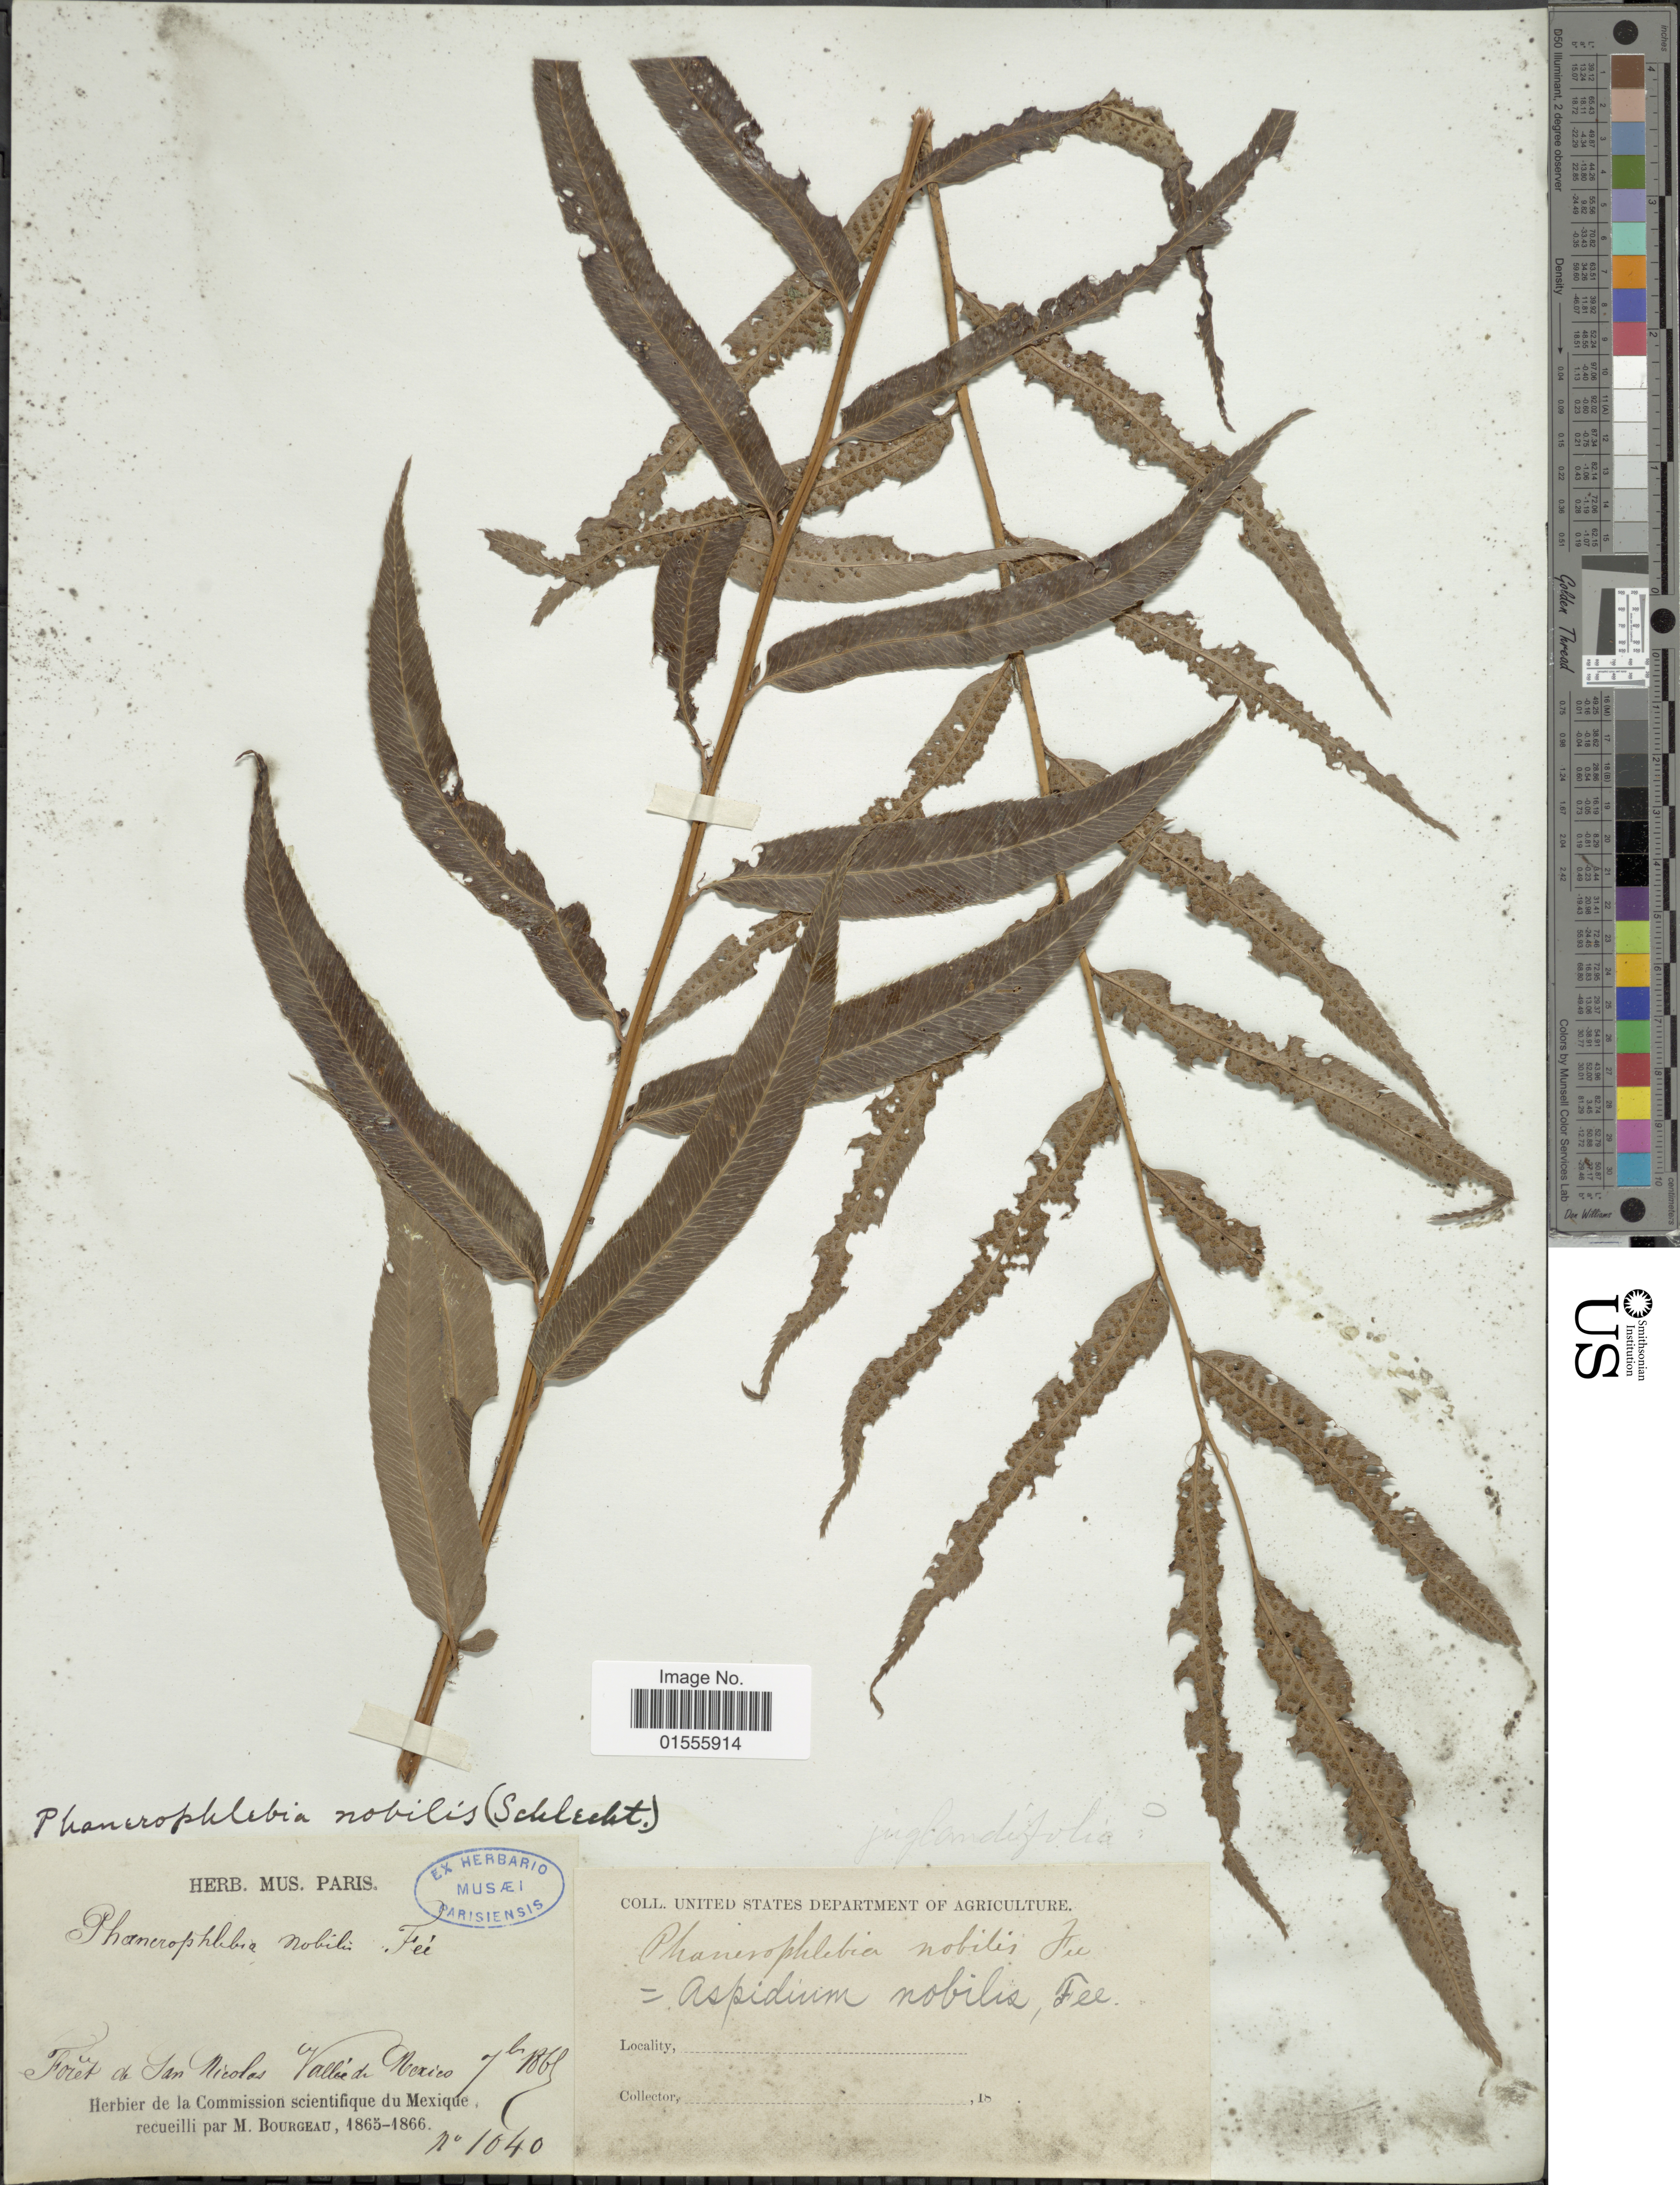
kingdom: Plantae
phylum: Tracheophyta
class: Polypodiopsida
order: Polypodiales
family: Dryopteridaceae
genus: Phanerophlebia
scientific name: Phanerophlebia nobilis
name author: (Schltdl. & Cham.) C. Presl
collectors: M. Bourgeau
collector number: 1040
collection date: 1869-09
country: Mexico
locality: Forêt de San Nicolas, Vallée de Mexico [Forest of San Nicolas, Valley of Mexico]